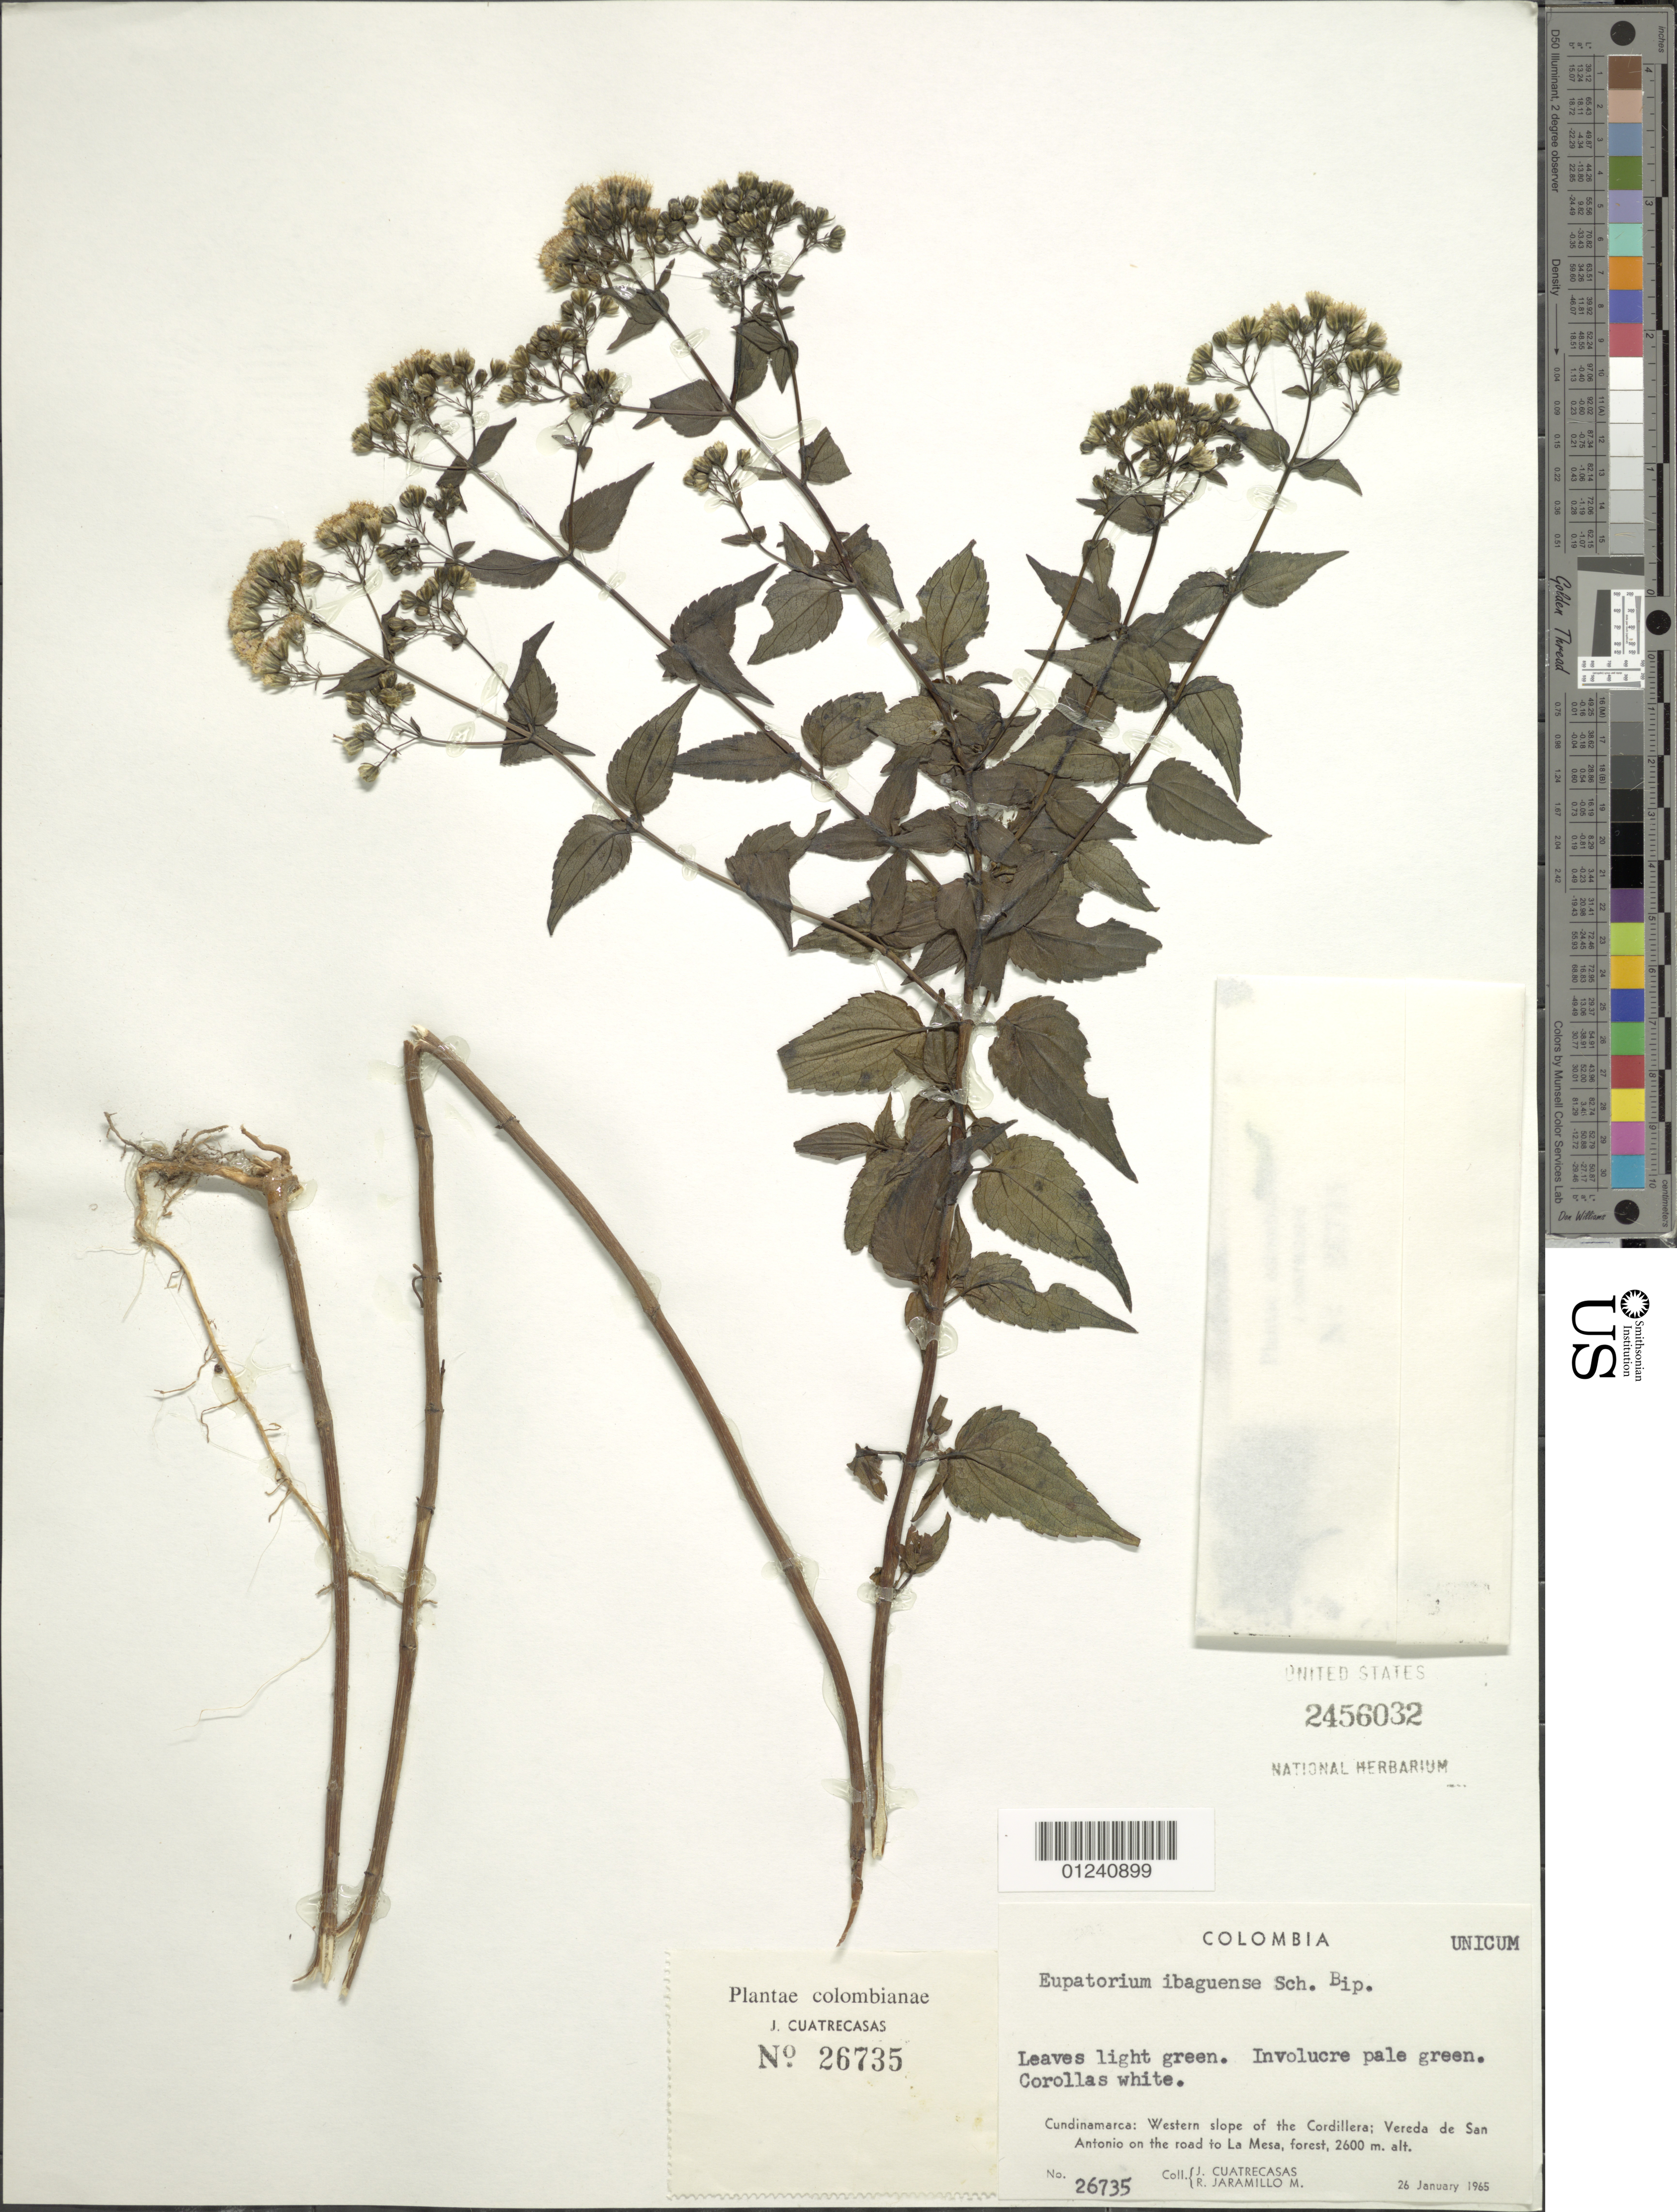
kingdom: Plantae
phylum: Tracheophyta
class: Magnoliopsida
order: Asterales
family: Asteraceae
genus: Ageratina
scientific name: Ageratina psilodora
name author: (B.L. Rob.) R.M. King & H. Rob.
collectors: J. Cuatrecasas & R. Jaramillo M.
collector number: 26735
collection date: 1965-01-26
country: Colombia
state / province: Cundinamarca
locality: Western slopes of the Cordillera; Vereda de San Antonio on the road to La Mesa.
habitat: forest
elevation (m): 2600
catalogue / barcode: US 2456032